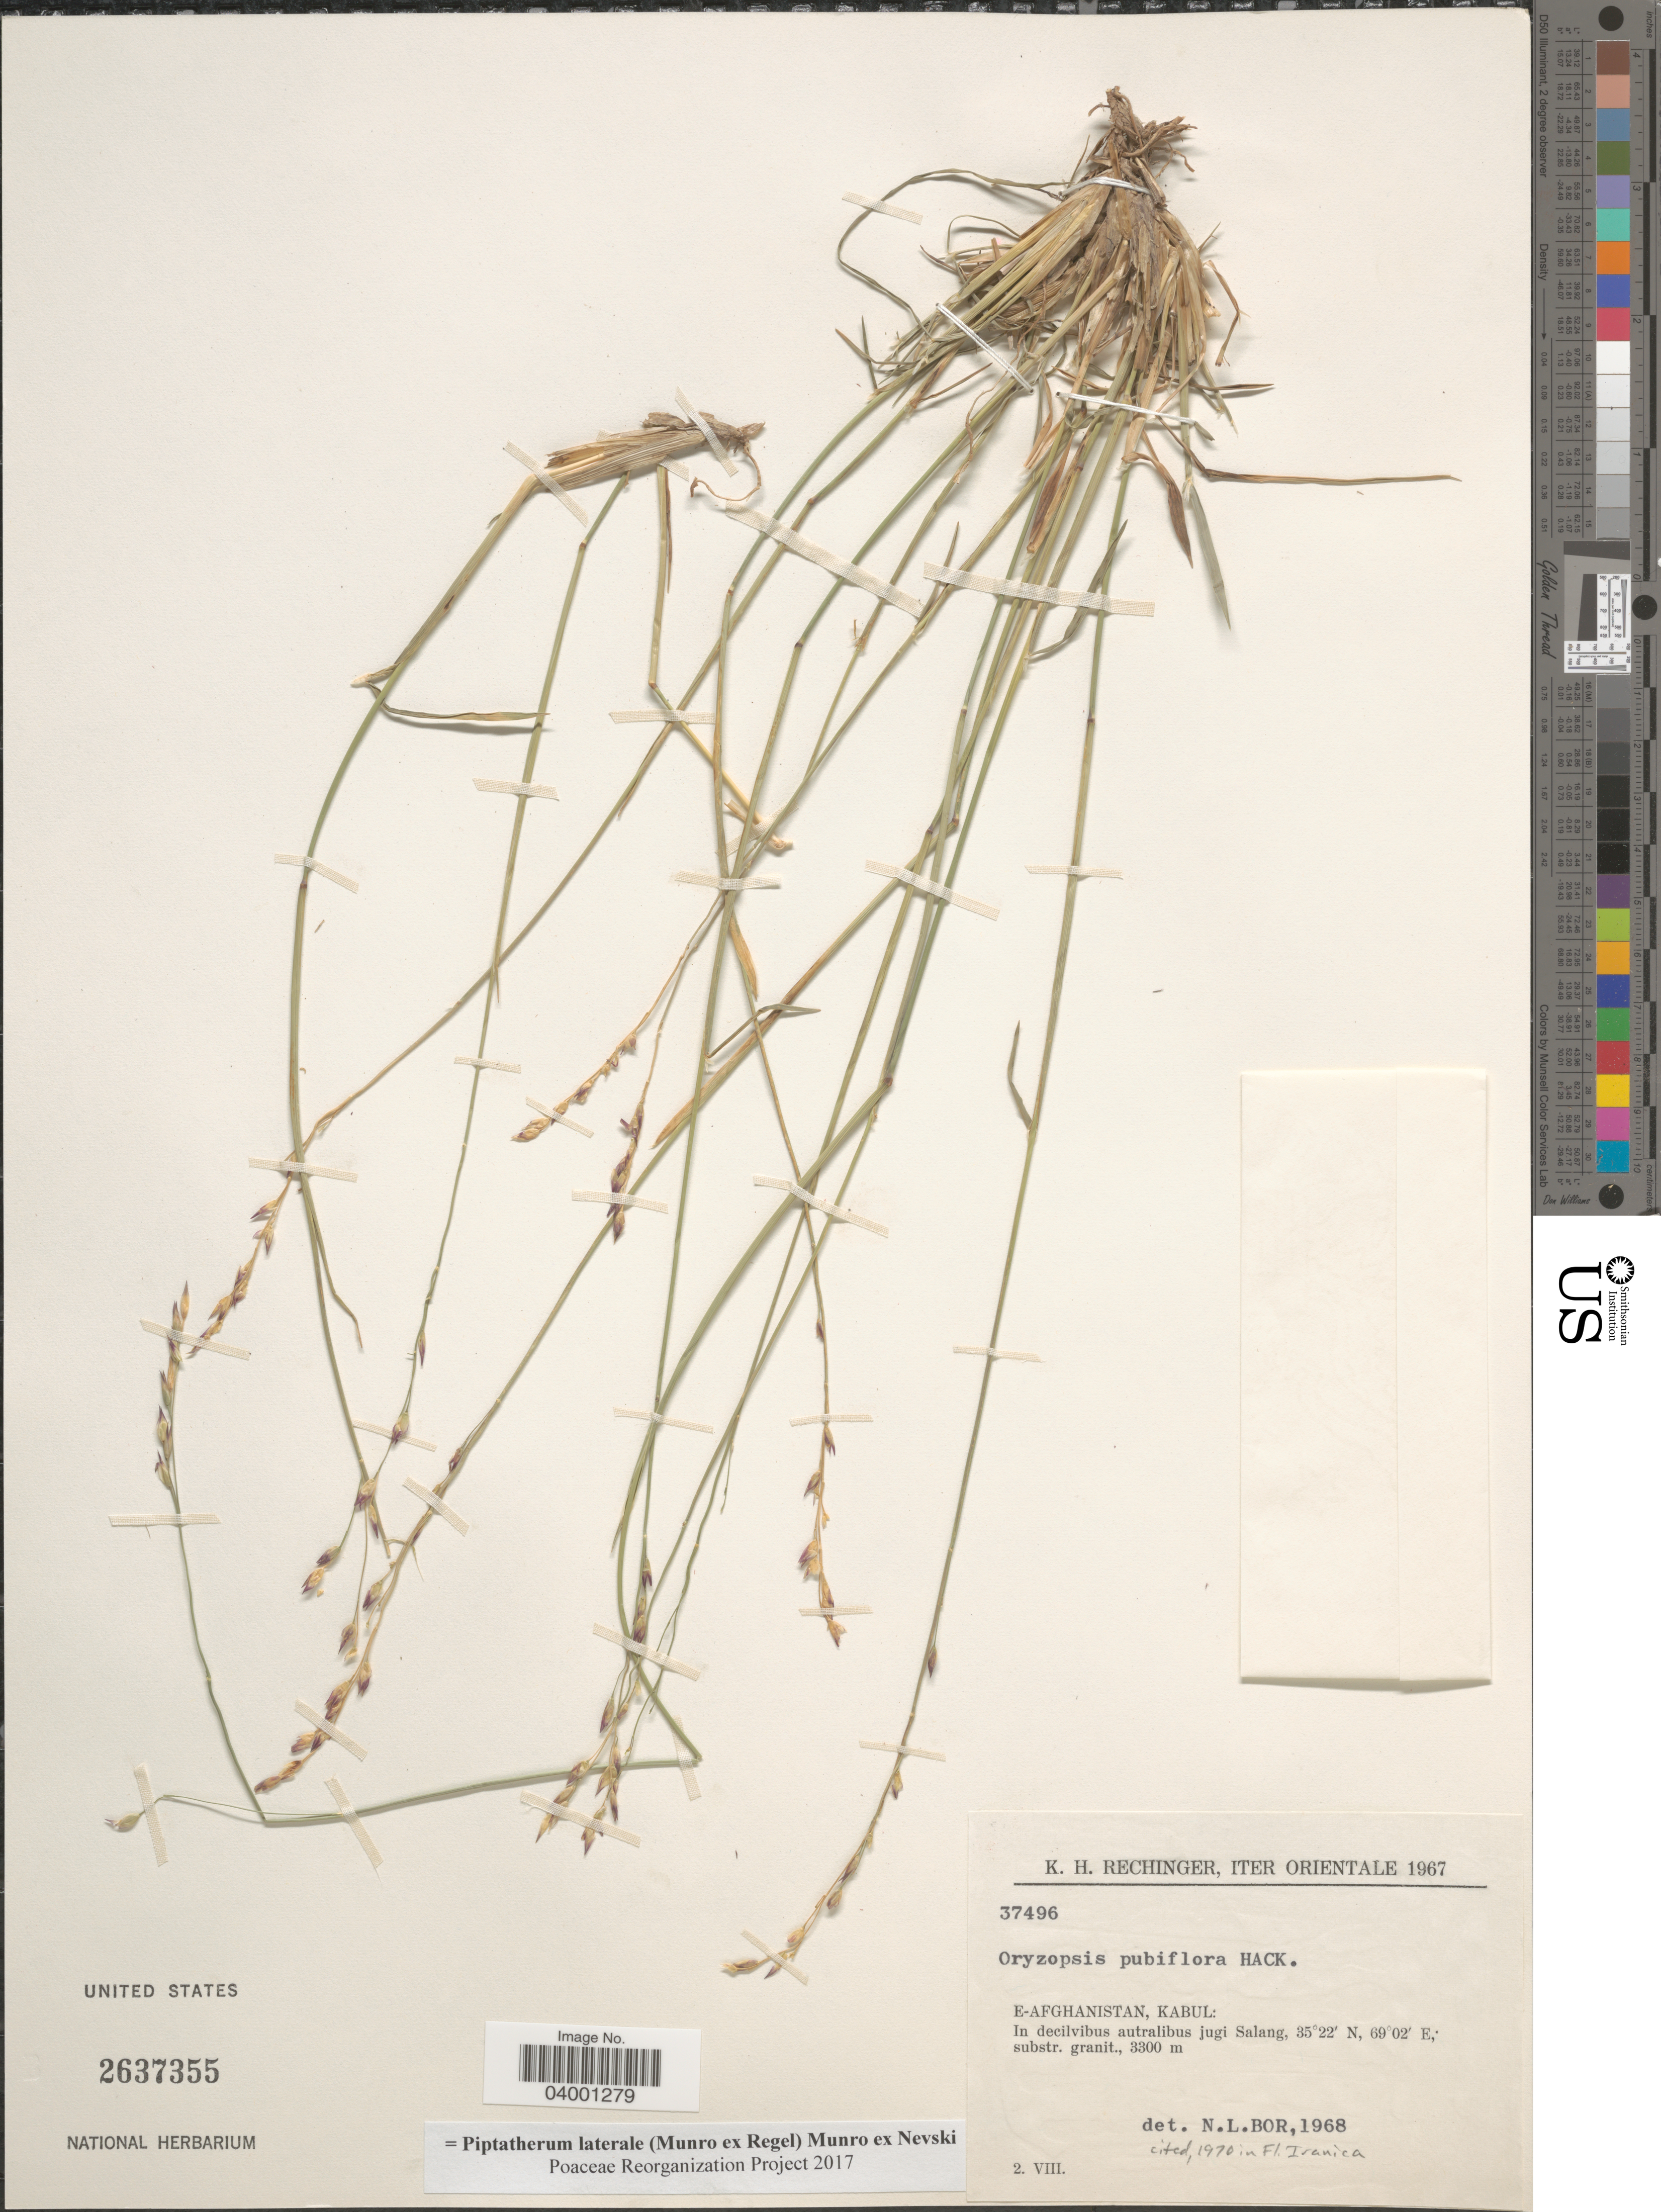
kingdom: Plantae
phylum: Tracheophyta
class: Liliopsida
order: Poales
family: Poaceae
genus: Piptatherum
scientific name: Piptatherum laterale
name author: (Munro ex Regel) Munro ex Nevski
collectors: K. H. Rechinger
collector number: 37496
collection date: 1967-08-02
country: Afghanistan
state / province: Kabul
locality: Iter Orientale. E-Afghanistan. In declivibus autralibus jugi Salang.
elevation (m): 3300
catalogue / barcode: US 2637355